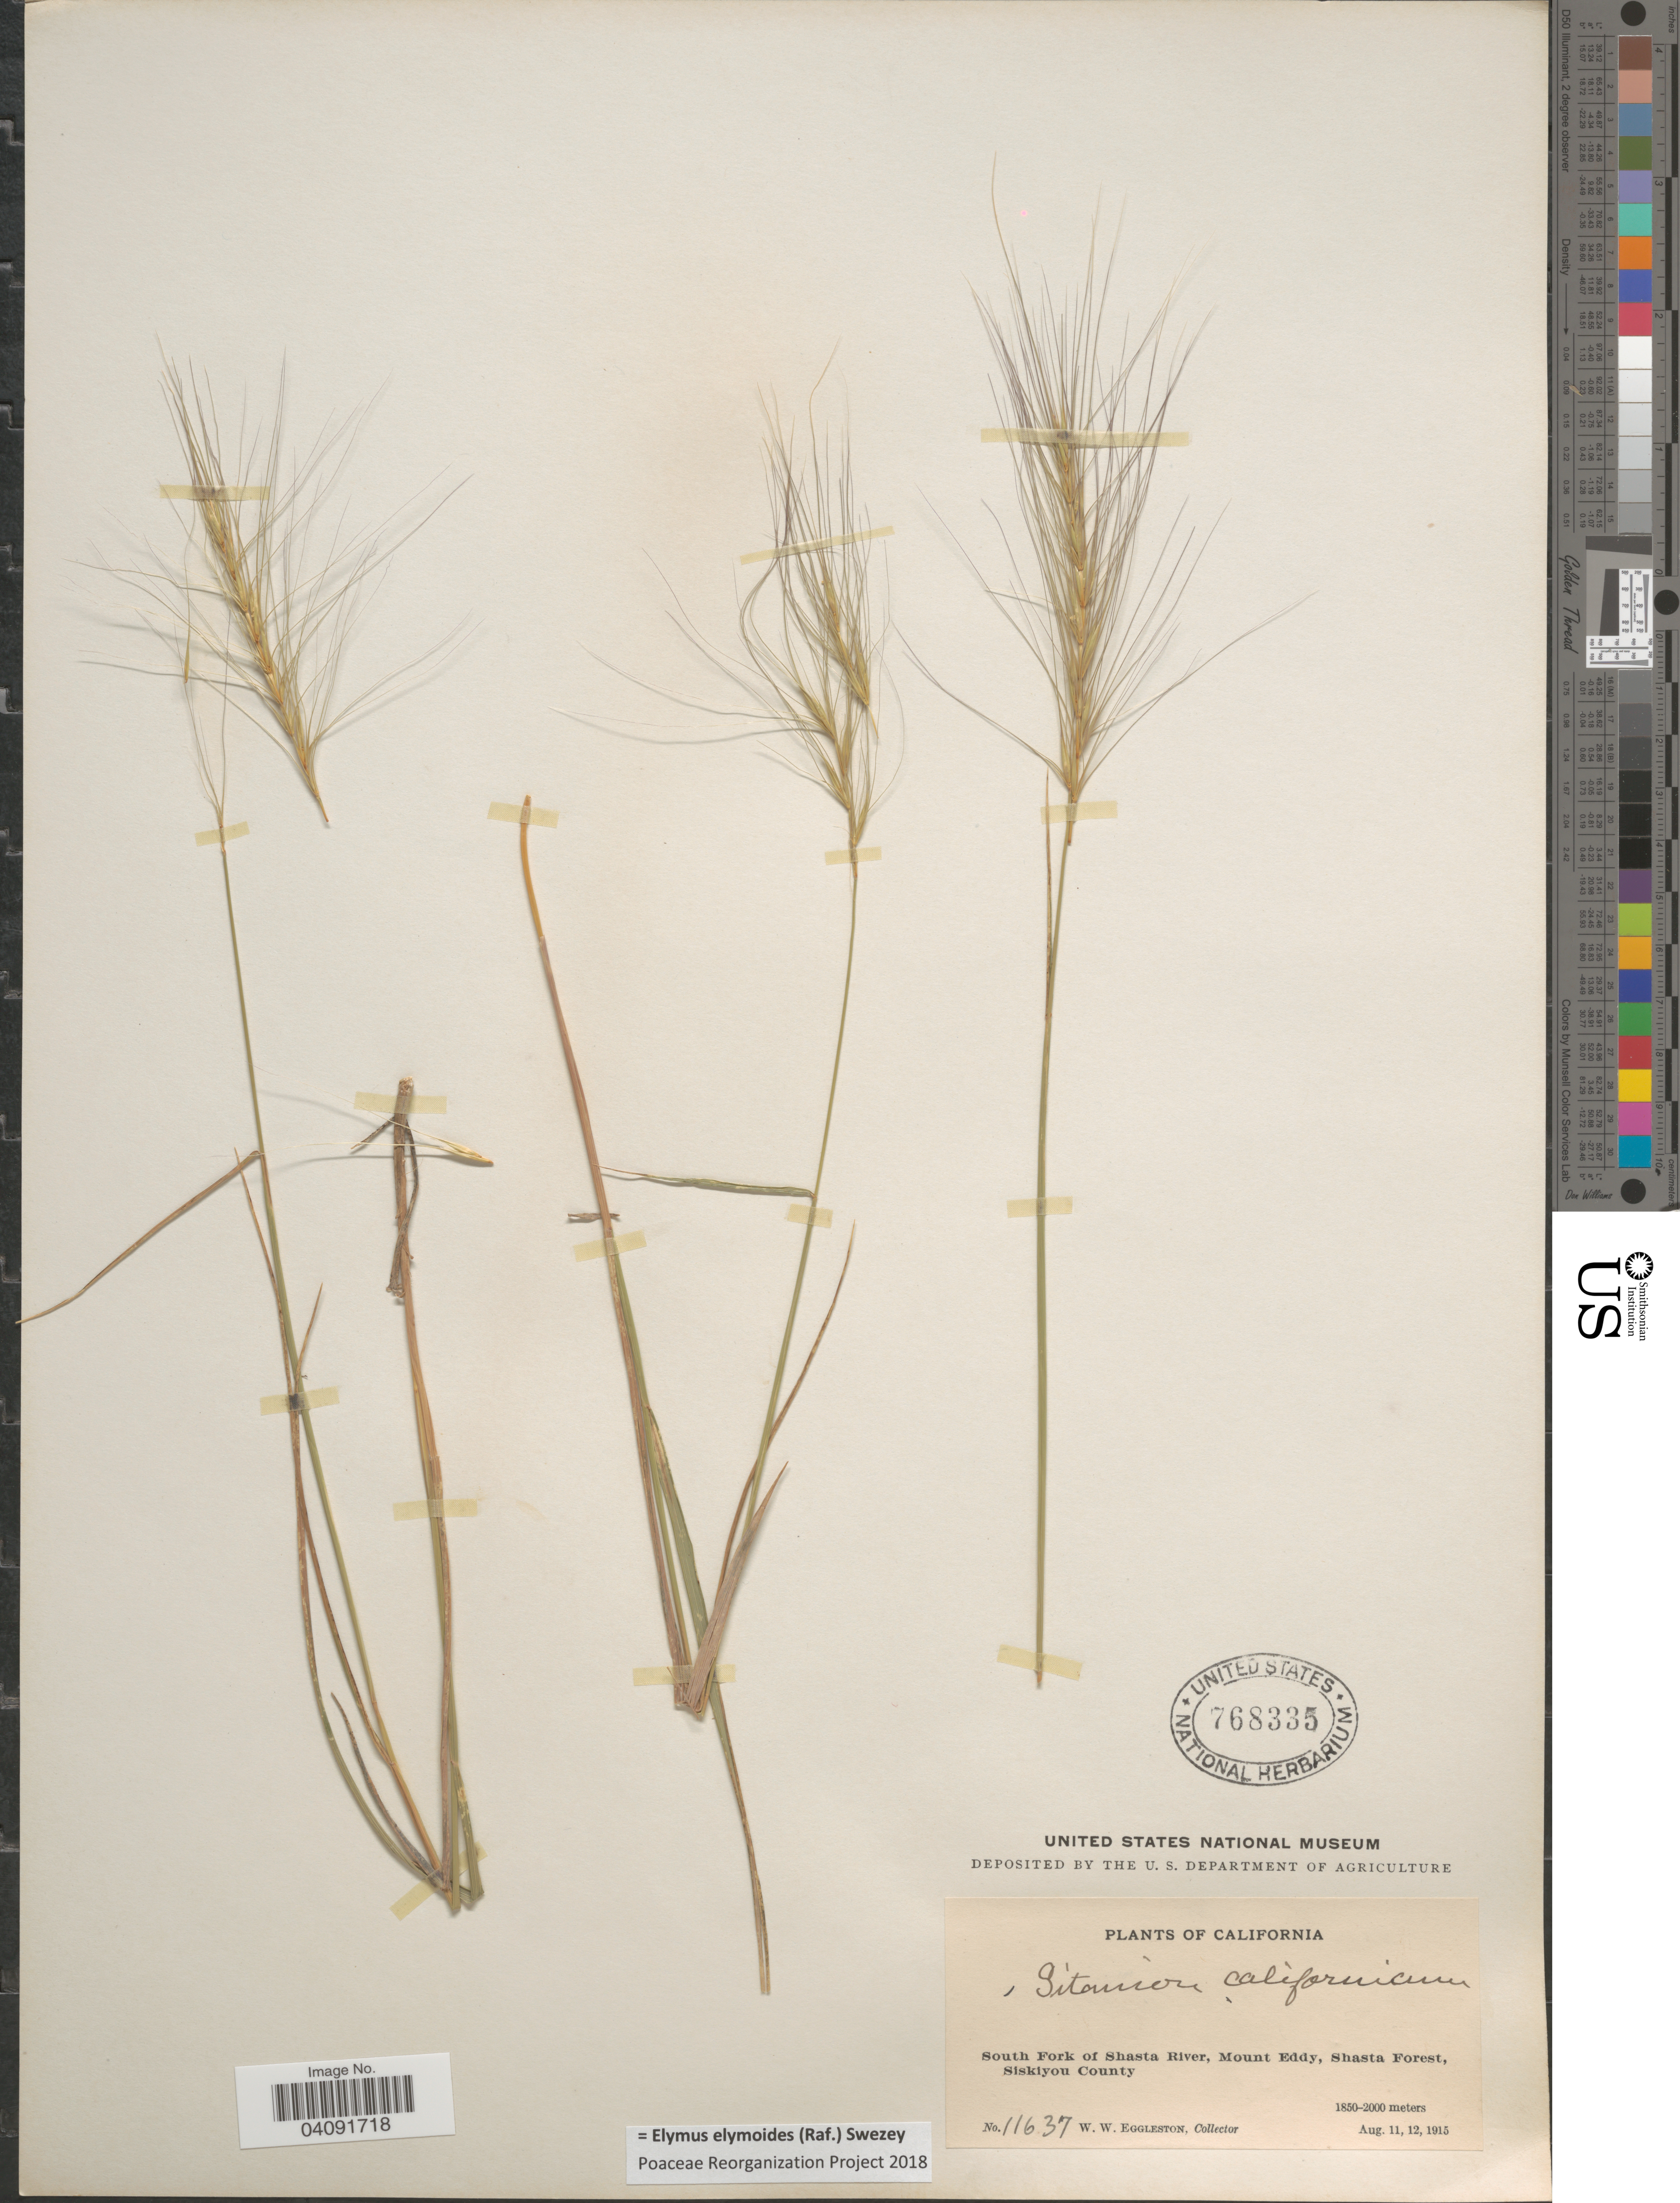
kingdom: Plantae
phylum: Tracheophyta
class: Liliopsida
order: Poales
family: Poaceae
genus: Elymus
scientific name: Elymus elymoides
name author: (Raf.) Swezey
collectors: W. W. Eggleston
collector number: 11637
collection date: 1915-08-11/1915-08-12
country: United States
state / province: California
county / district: Siskiyou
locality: South Fork of Shasta River, Mount Eddy, Shasta Forest, Siskiyou County.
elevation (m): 1850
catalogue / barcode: US 768335